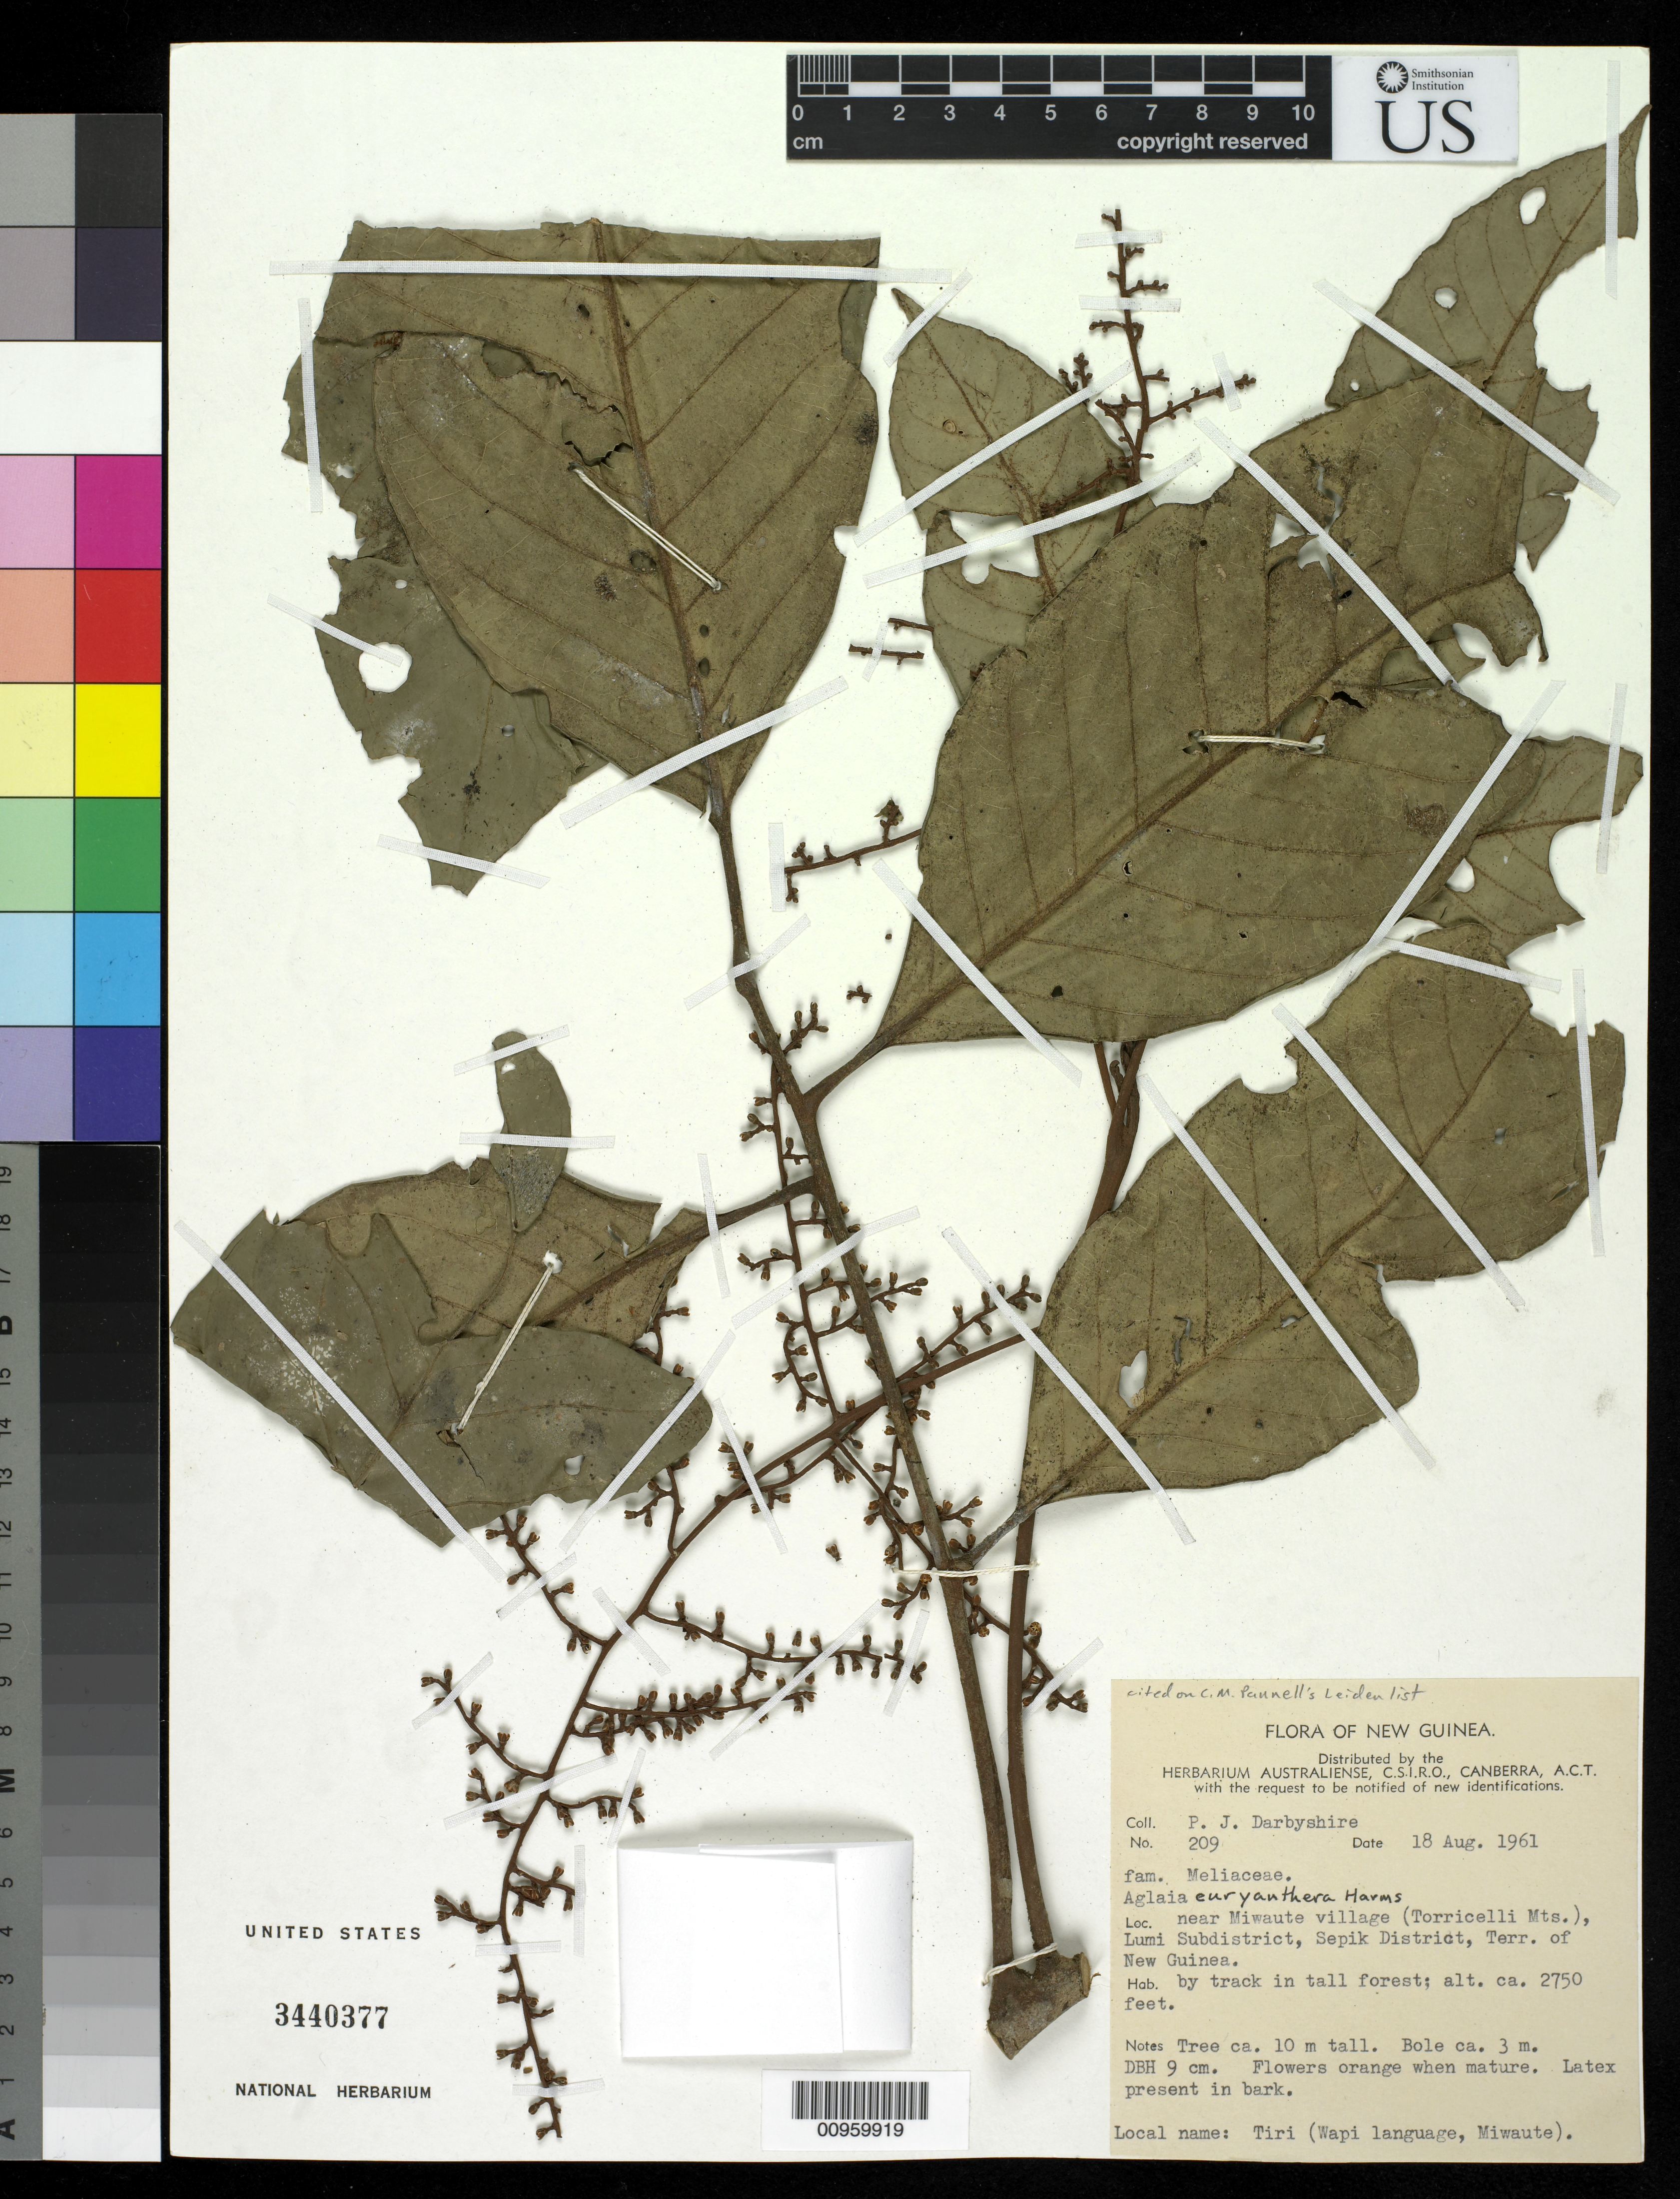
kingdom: Plantae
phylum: Tracheophyta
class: Magnoliopsida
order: Sapindales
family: Meliaceae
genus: Aglaia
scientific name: Aglaia euryanthera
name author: Harms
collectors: P. Darbyshire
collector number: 209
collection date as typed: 18 Aug 1961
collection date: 1961-08-18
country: Papua New Guinea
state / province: Sandaun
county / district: Lumi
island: New Guinea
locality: Nr. Miwaute village (Torricelli Mts.).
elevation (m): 838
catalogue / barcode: US 3440377